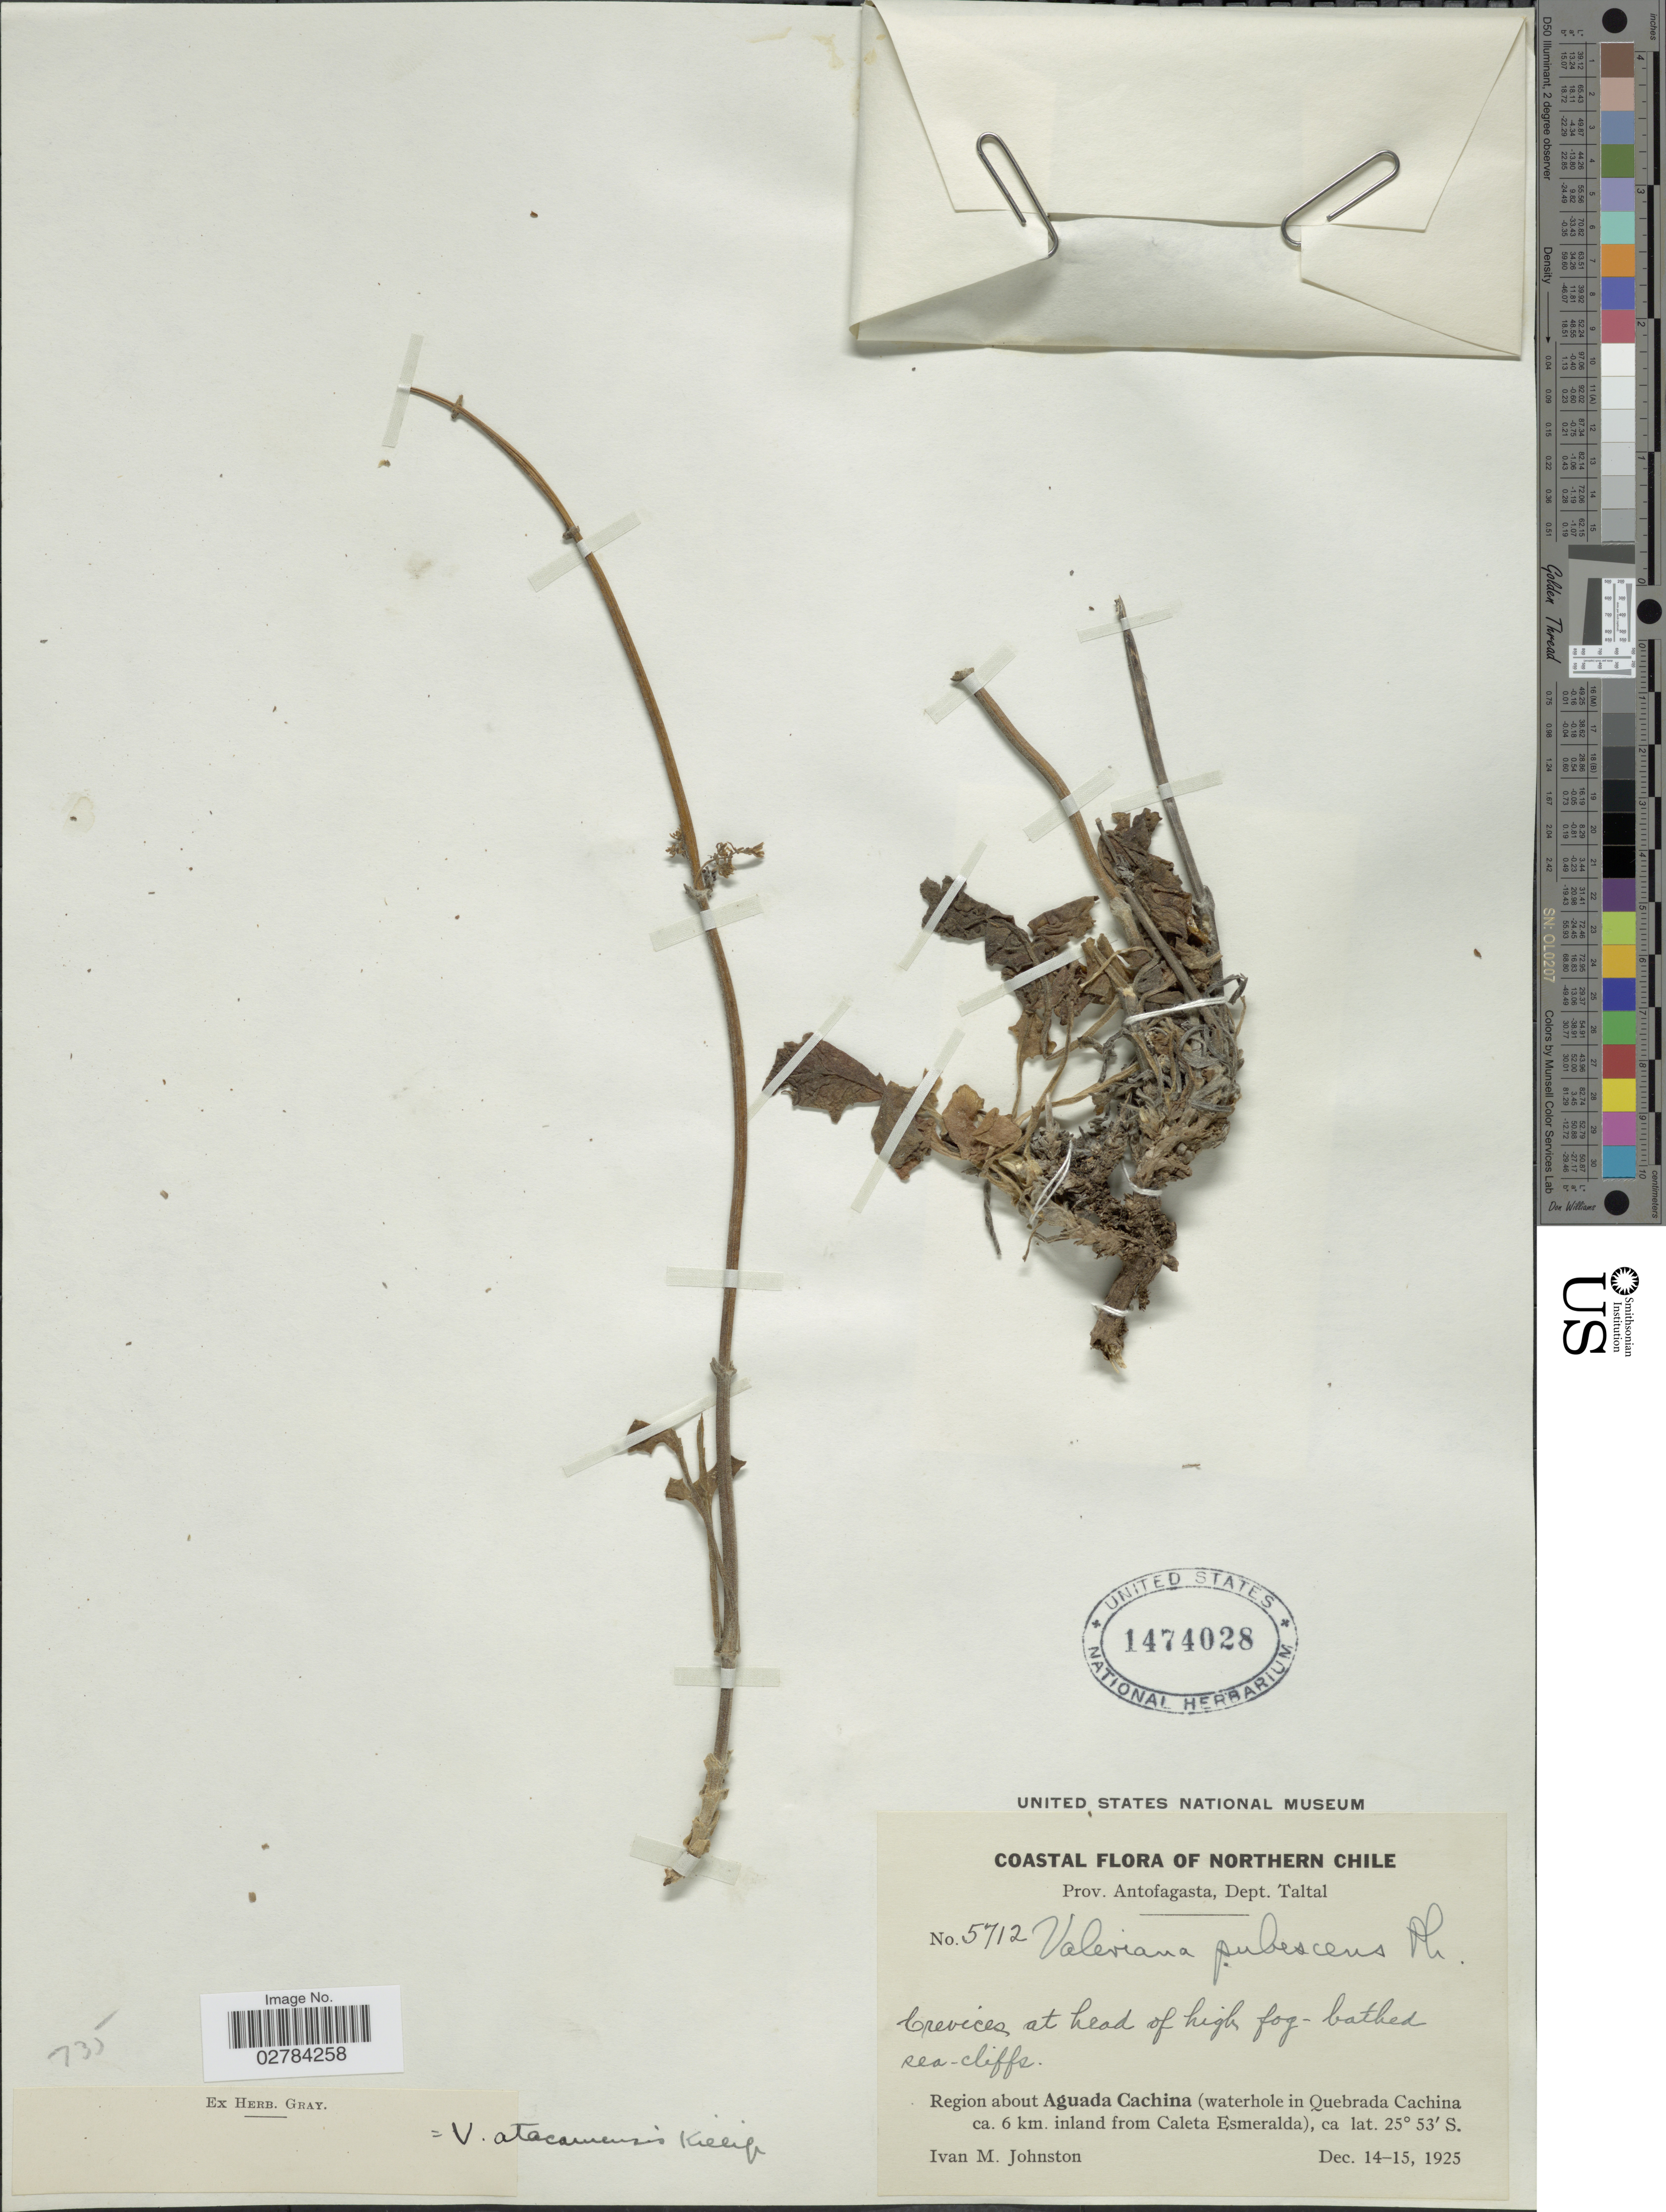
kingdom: Plantae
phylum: Tracheophyta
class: Magnoliopsida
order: Dipsacales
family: Caprifoliaceae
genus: Valeriana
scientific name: Valeriana atacamensis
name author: Borsini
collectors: I.M. Johnston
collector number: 5712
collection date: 1925-12-14/1925-12-15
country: Chile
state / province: Antofagasta (II)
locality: Northern Chile. Dept. Taltal. Region about Aguada Cachina (waterhole in Quebrada Cachina ca. 6 km. inland from Caleta Esmeralda).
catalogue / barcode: US 1474028